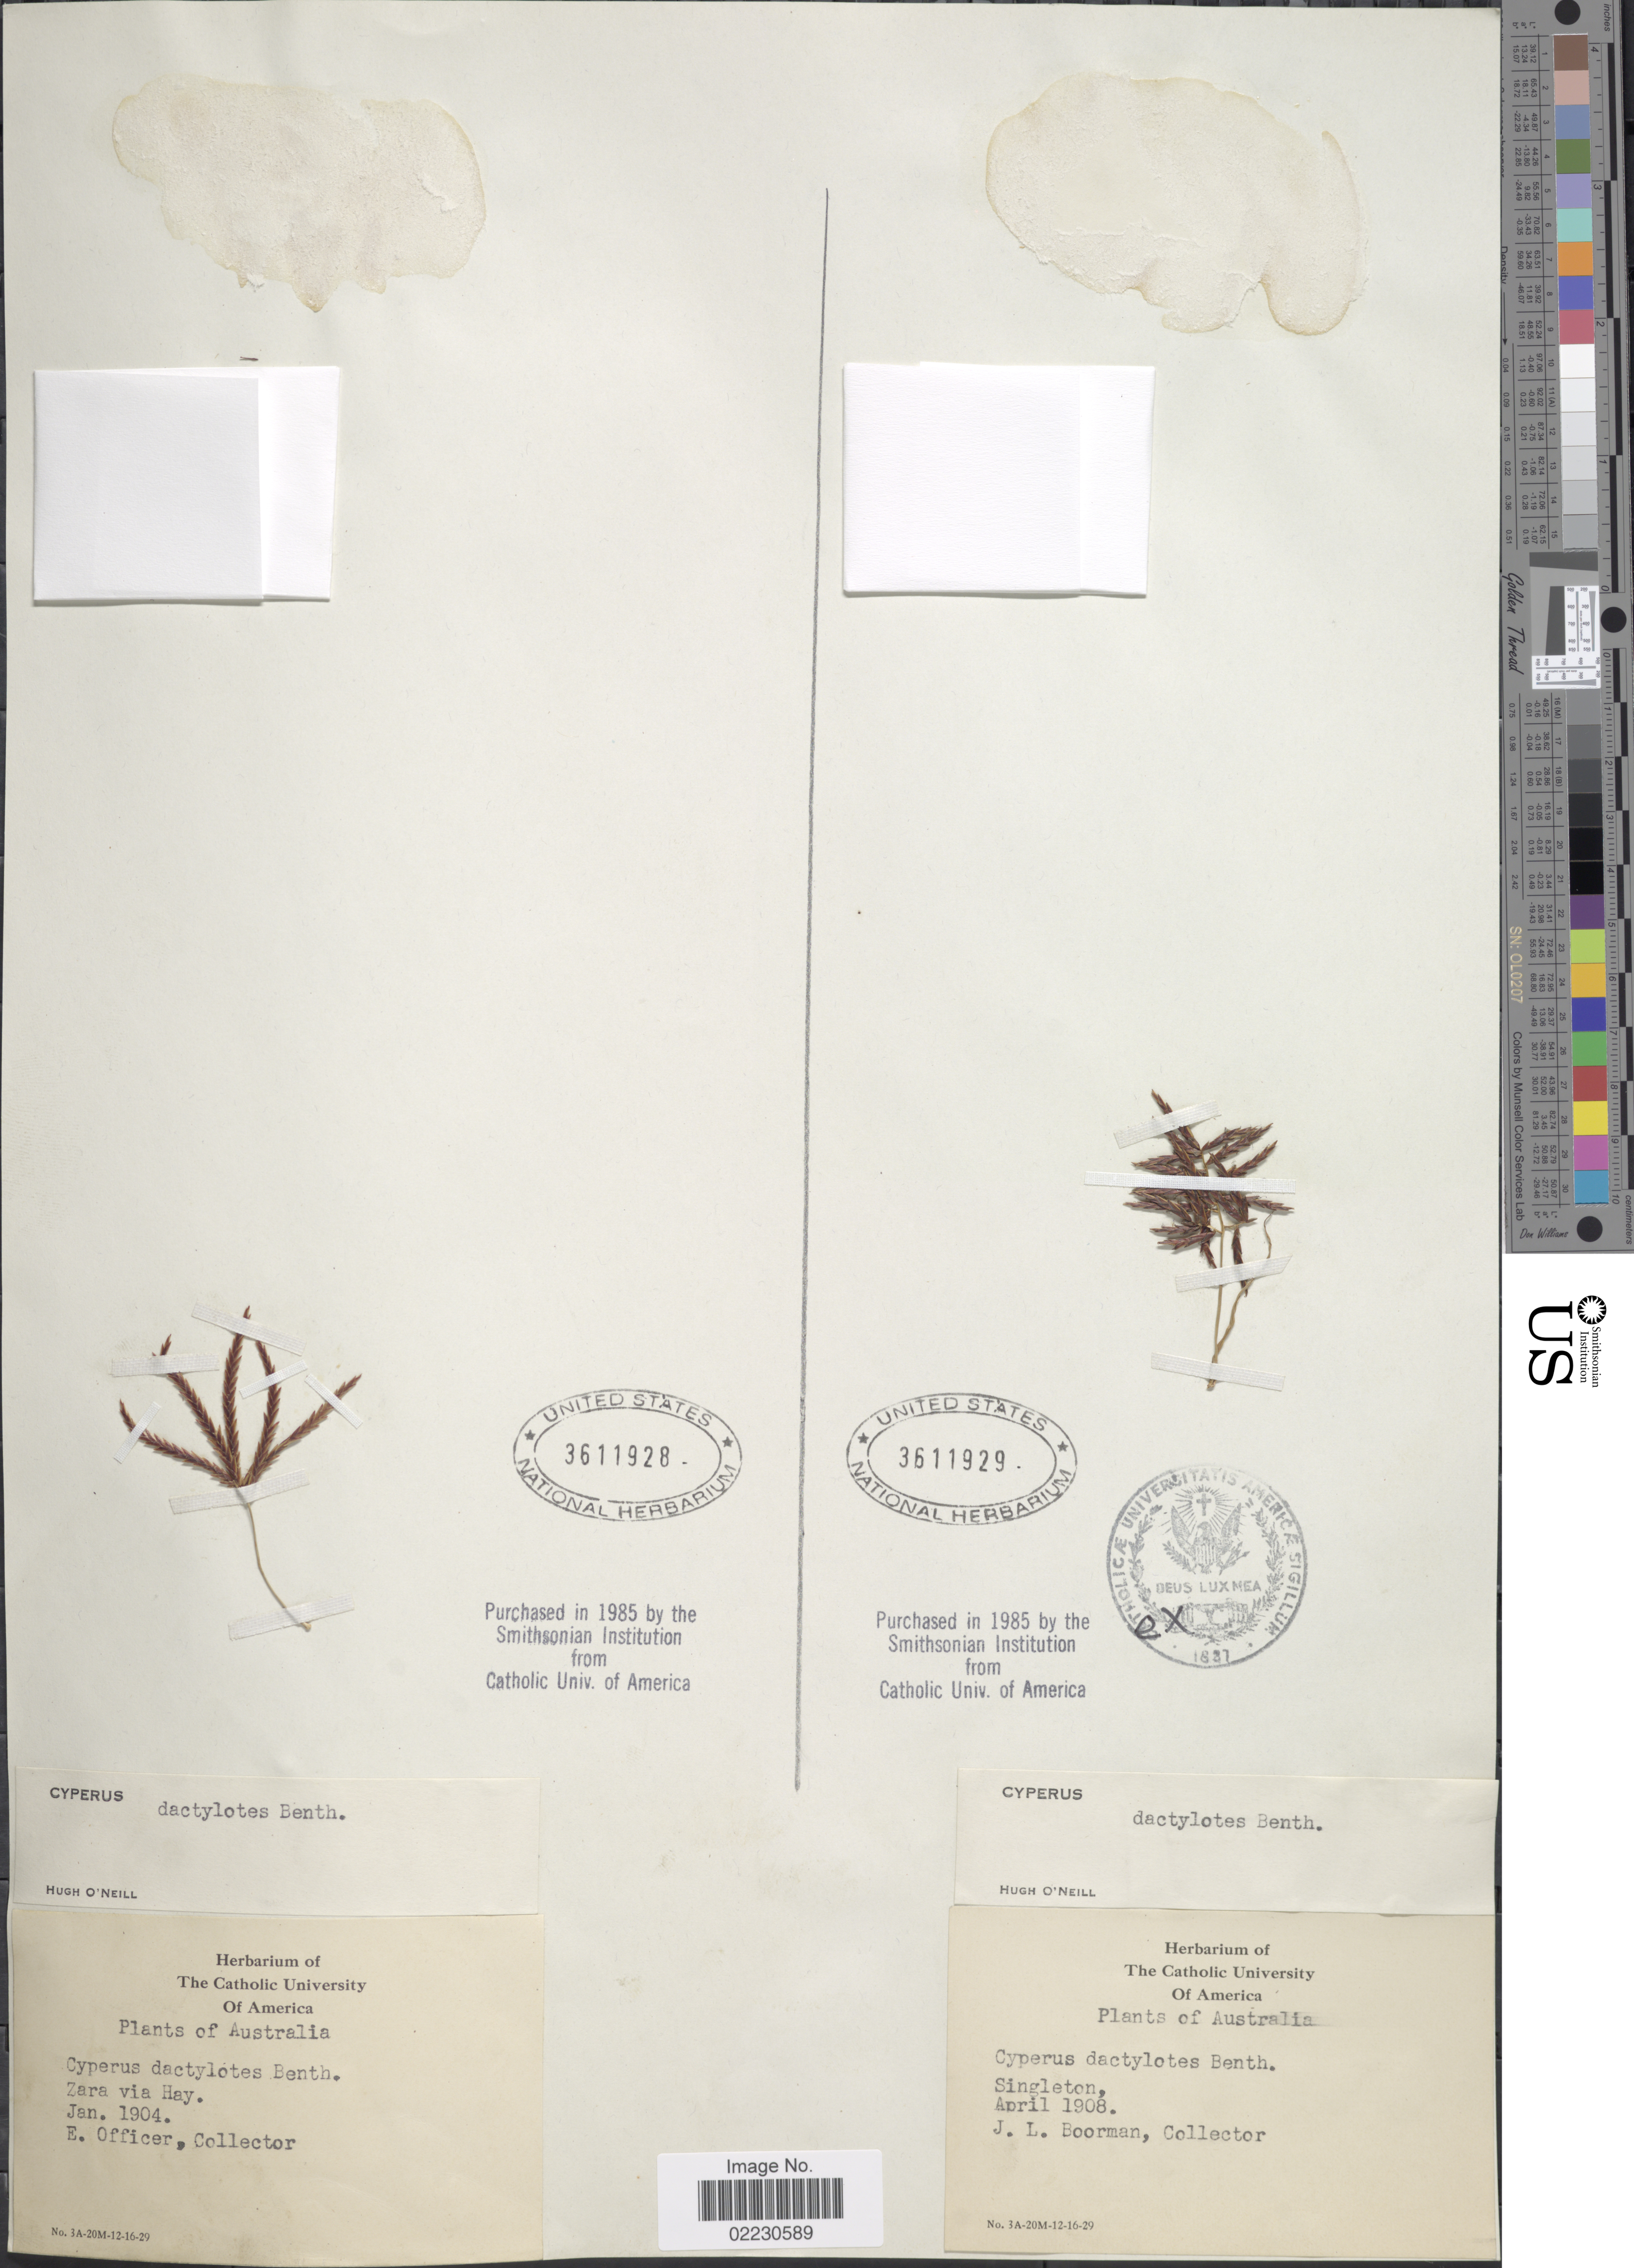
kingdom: Plantae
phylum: Tracheophyta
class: Liliopsida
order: Poales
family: Cyperaceae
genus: Cyperus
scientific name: Cyperus dactylotes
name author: Benth.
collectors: E. Officer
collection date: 1904-01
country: Australia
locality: Zara via Hay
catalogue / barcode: US 3611928